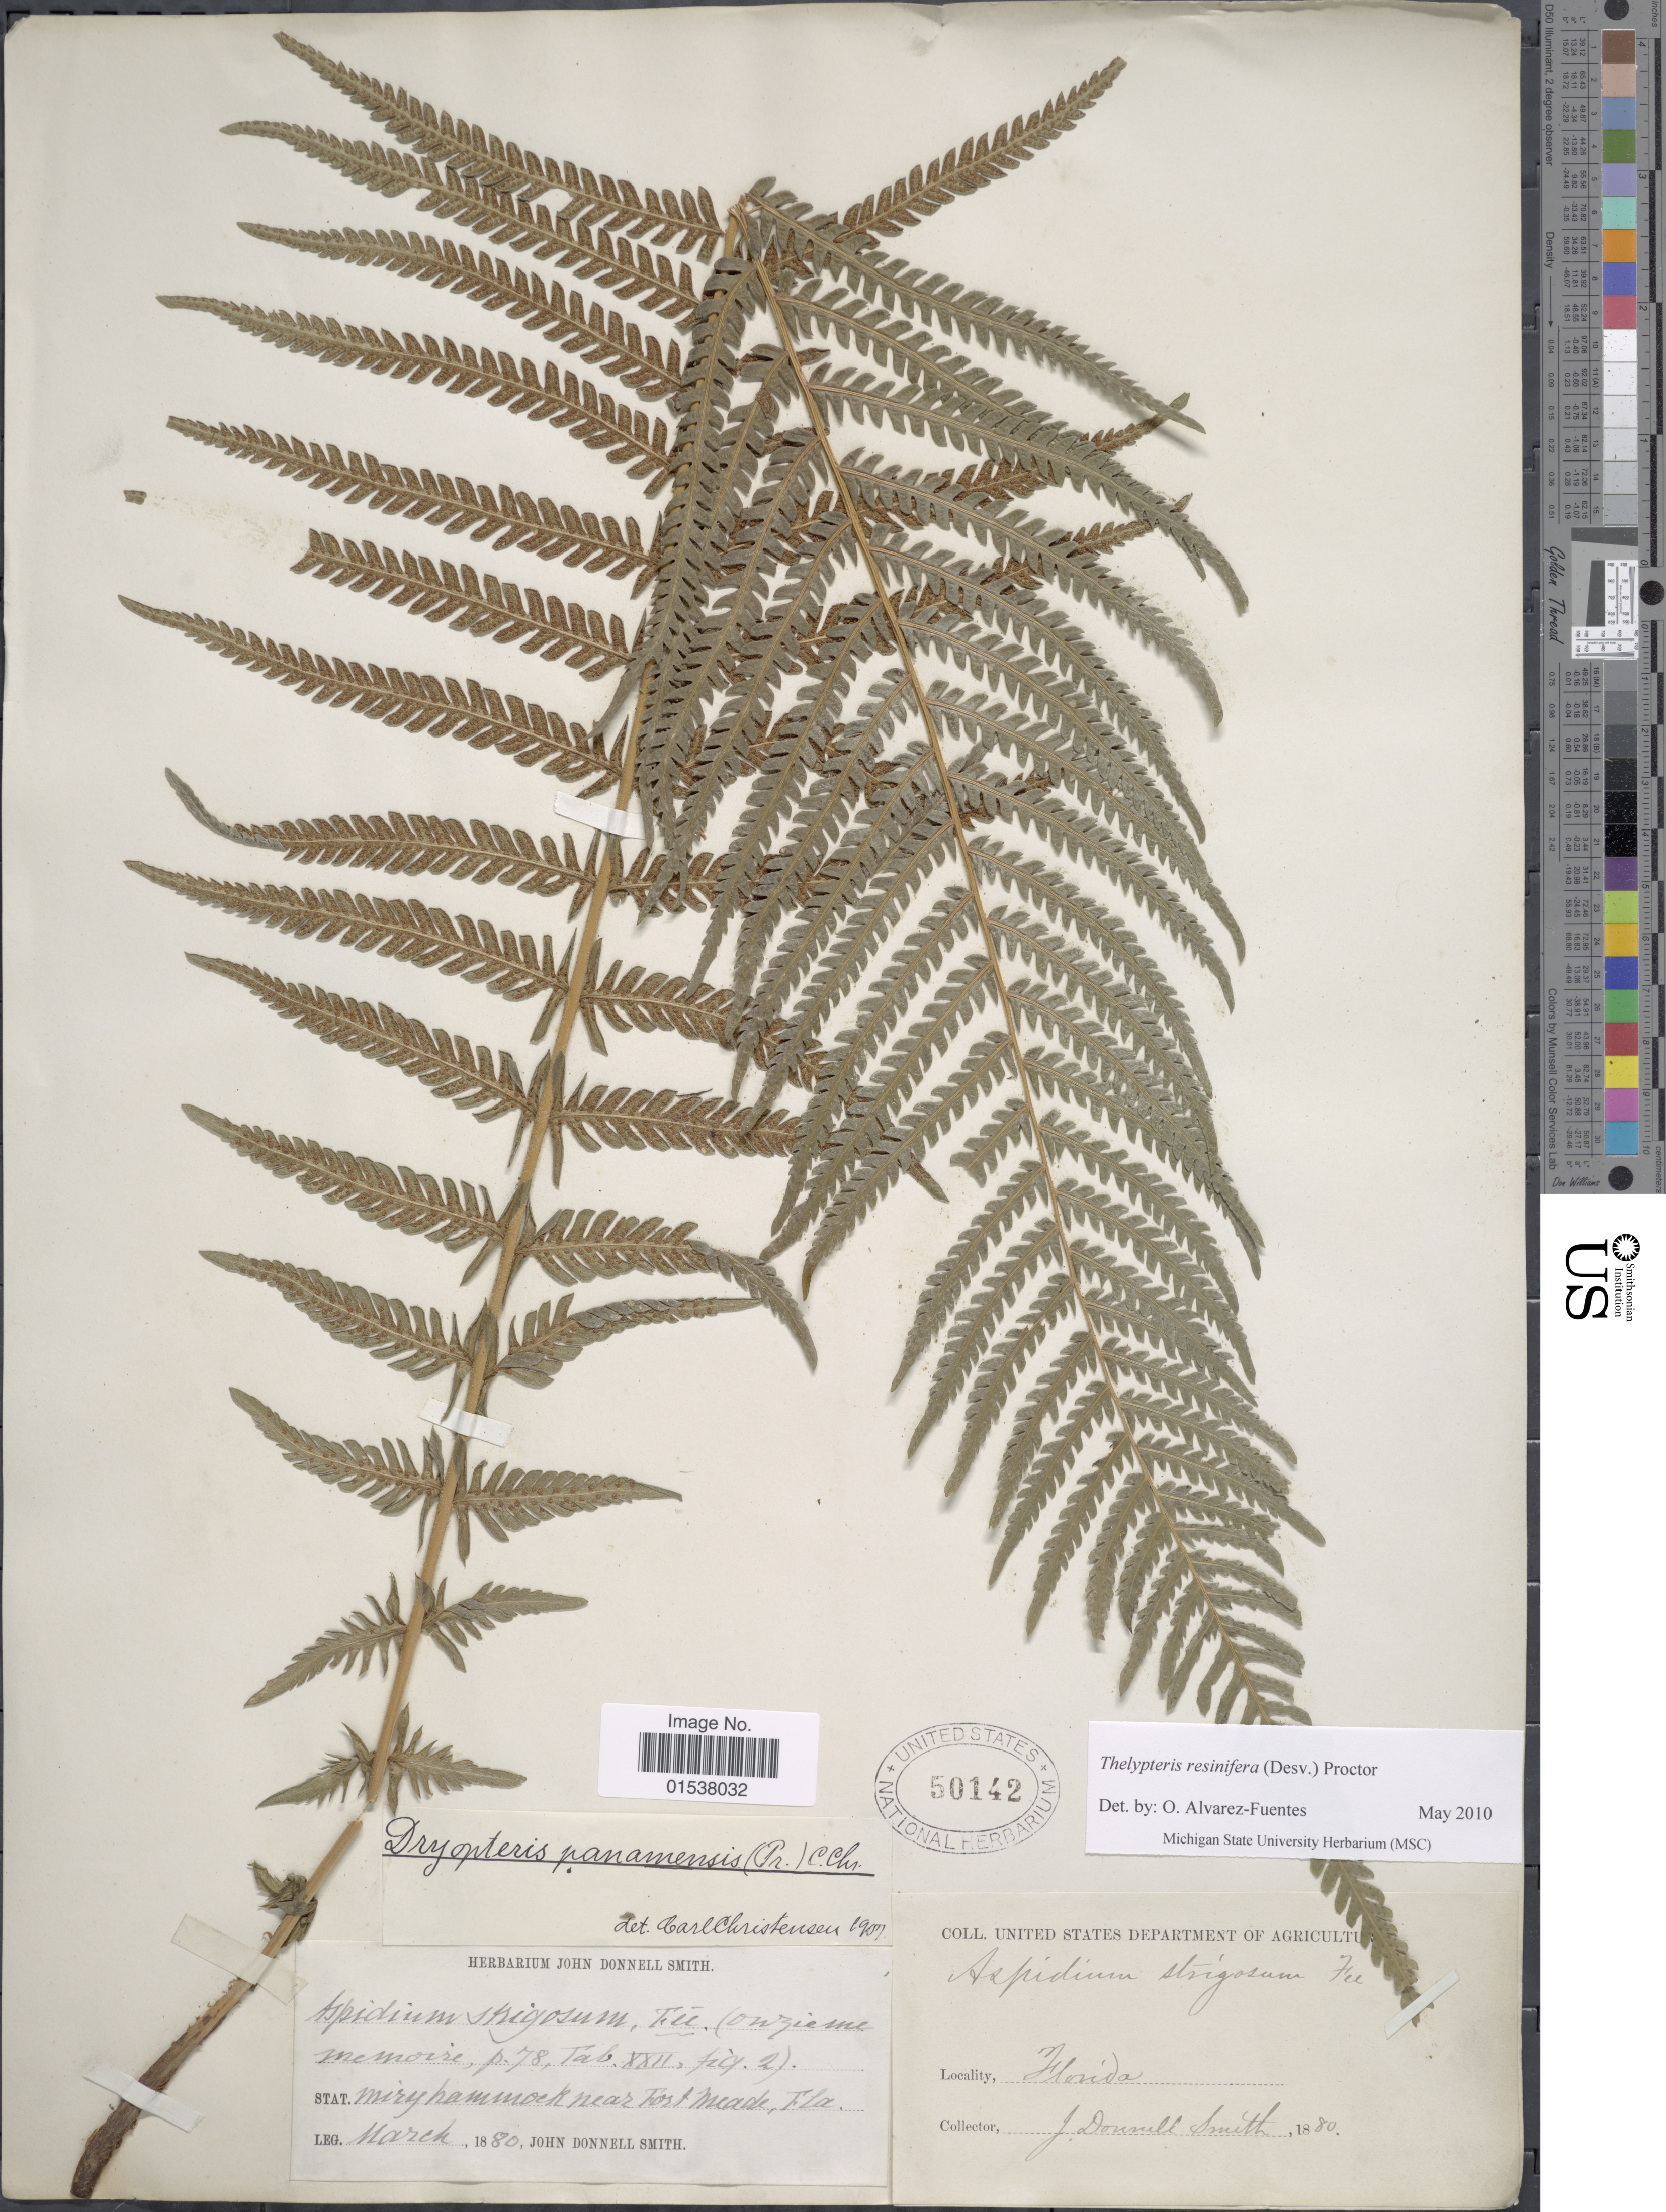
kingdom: Plantae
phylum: Tracheophyta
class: Polypodiopsida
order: Polypodiales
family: Thelypteridaceae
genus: Amauropelta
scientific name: Amauropelta resinifera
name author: (Desv.) Pic. Serm.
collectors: J. Donnell Smith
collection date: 1880-03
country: United States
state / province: Florida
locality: Miry hammock near Fort Meade, Fla.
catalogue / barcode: US 50142